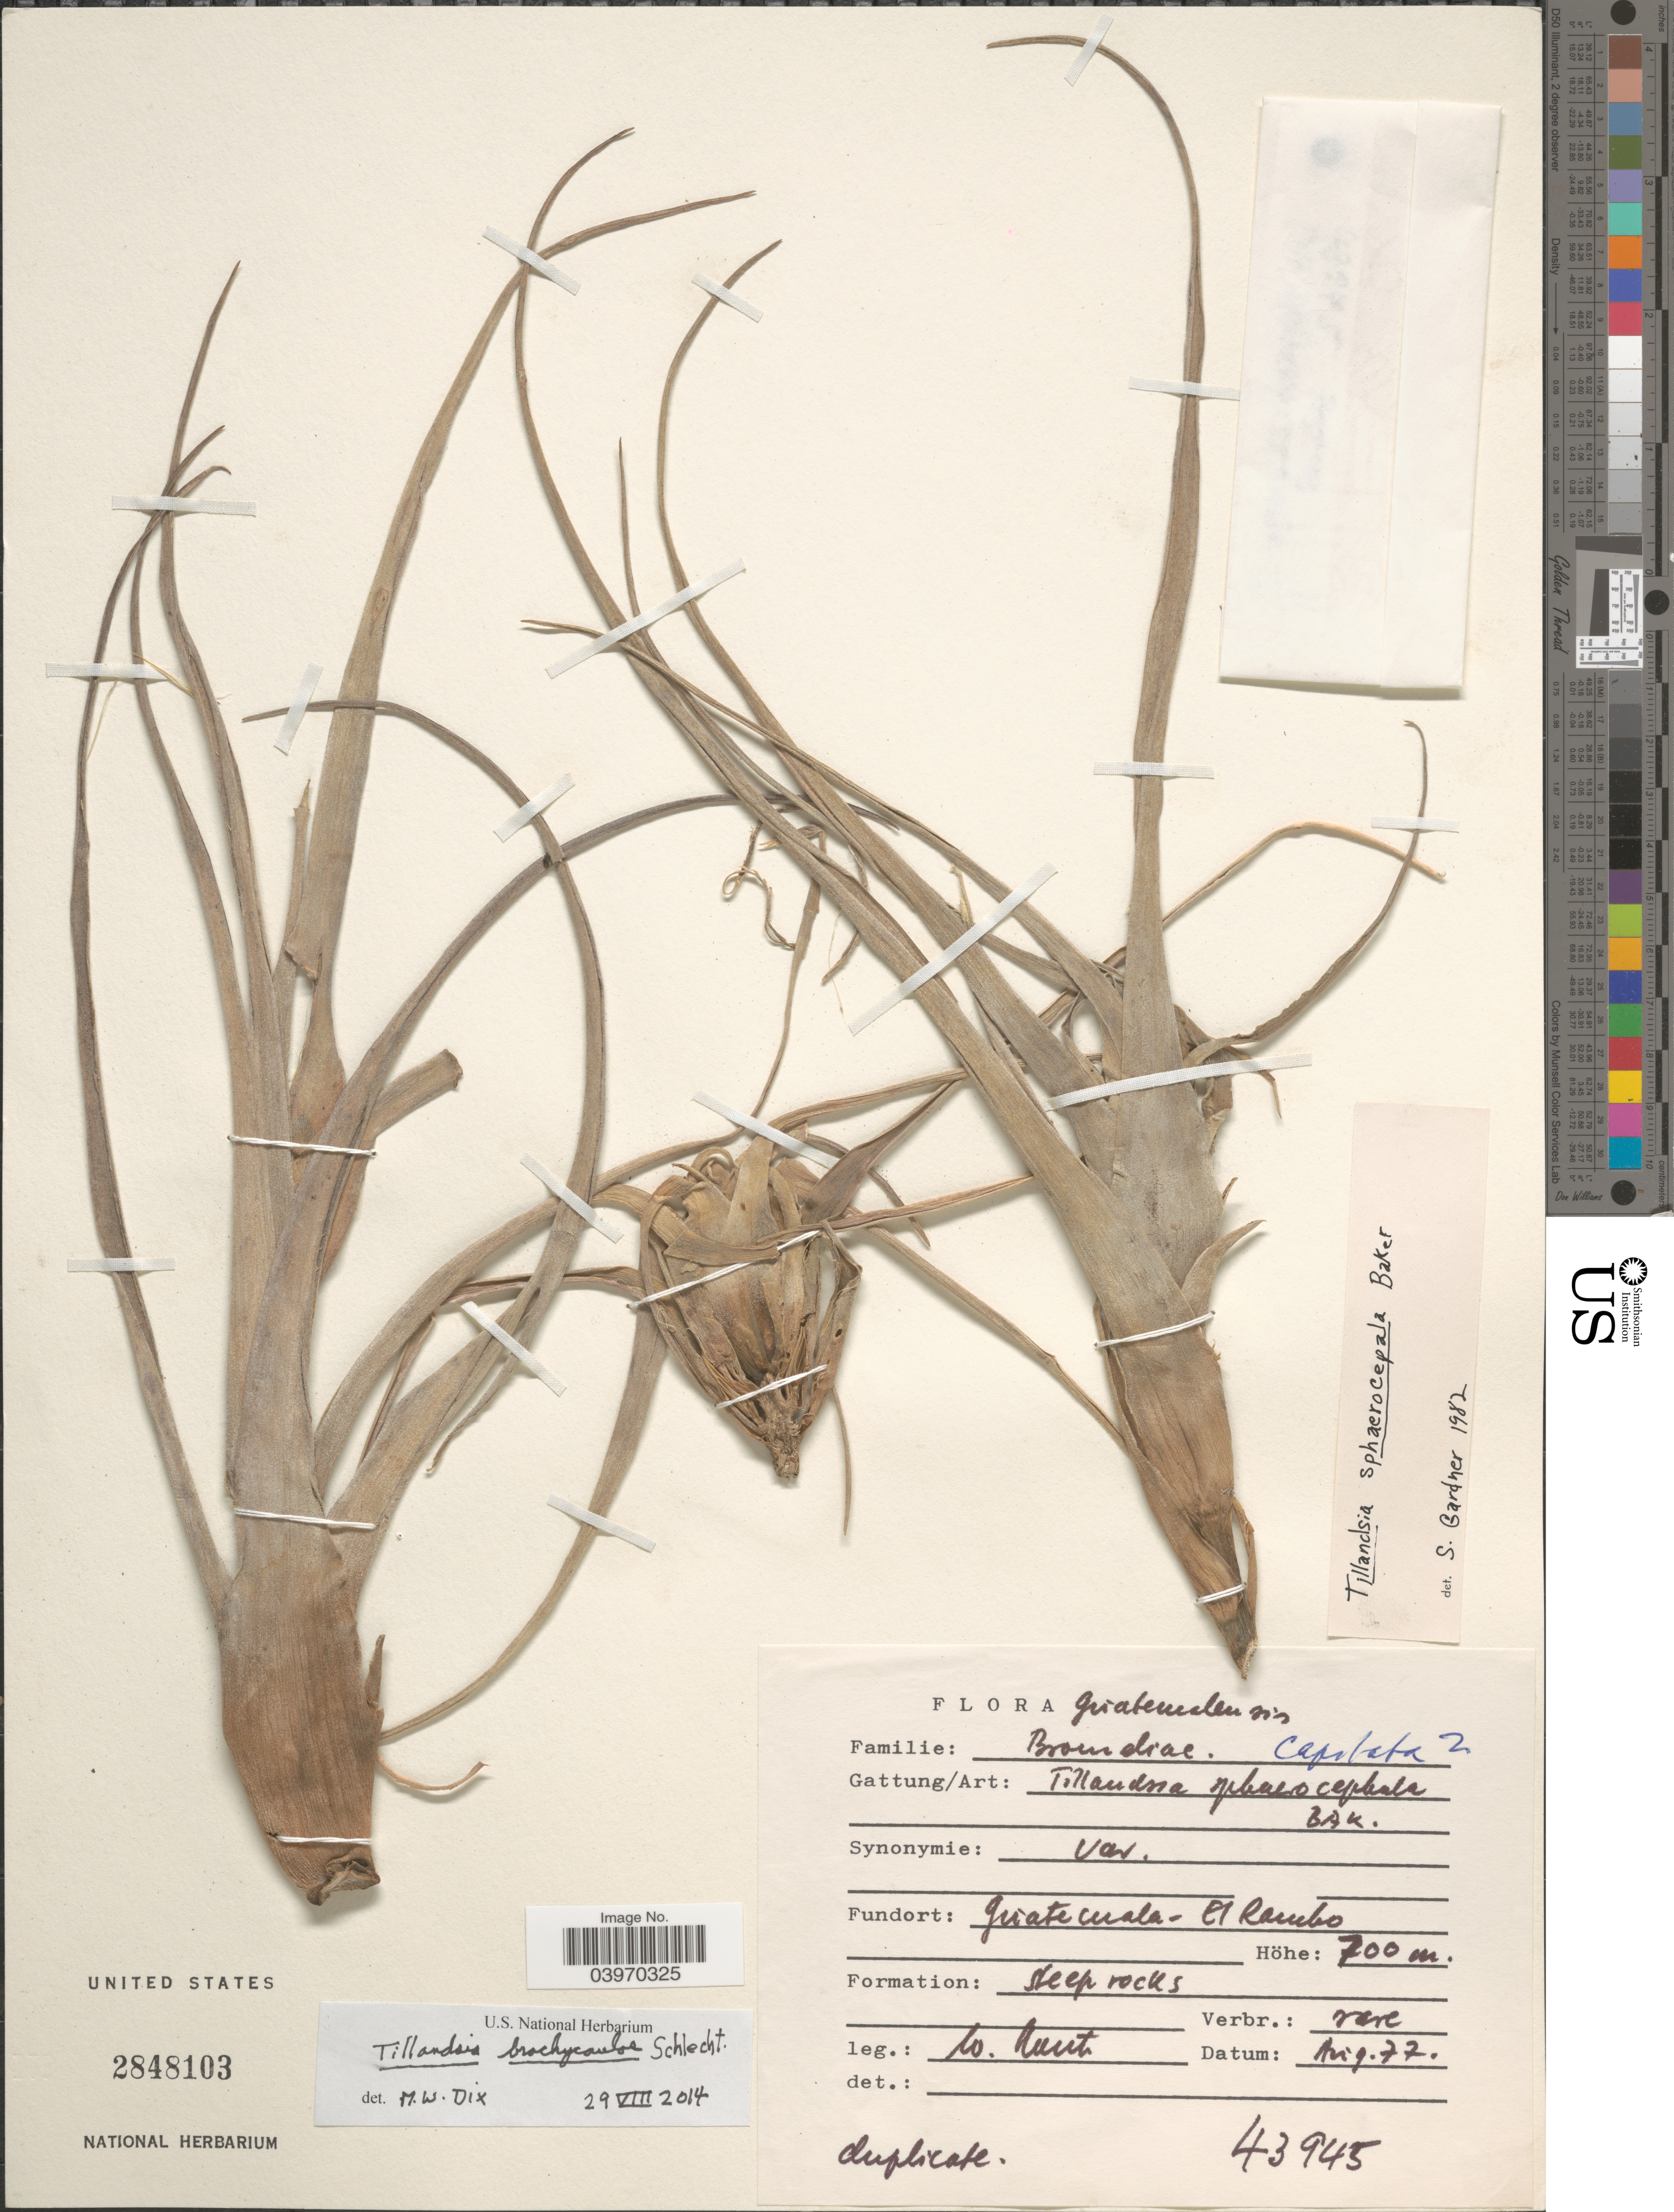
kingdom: Plantae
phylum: Tracheophyta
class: Liliopsida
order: Poales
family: Bromeliaceae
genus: Tillandsia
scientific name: Tillandsia brachycaulos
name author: Schltdl.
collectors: W. Rauh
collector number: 43945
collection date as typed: Transcribed d/m/y: /8/77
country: Guatemala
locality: El Rambo.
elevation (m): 700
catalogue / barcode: US 2848103